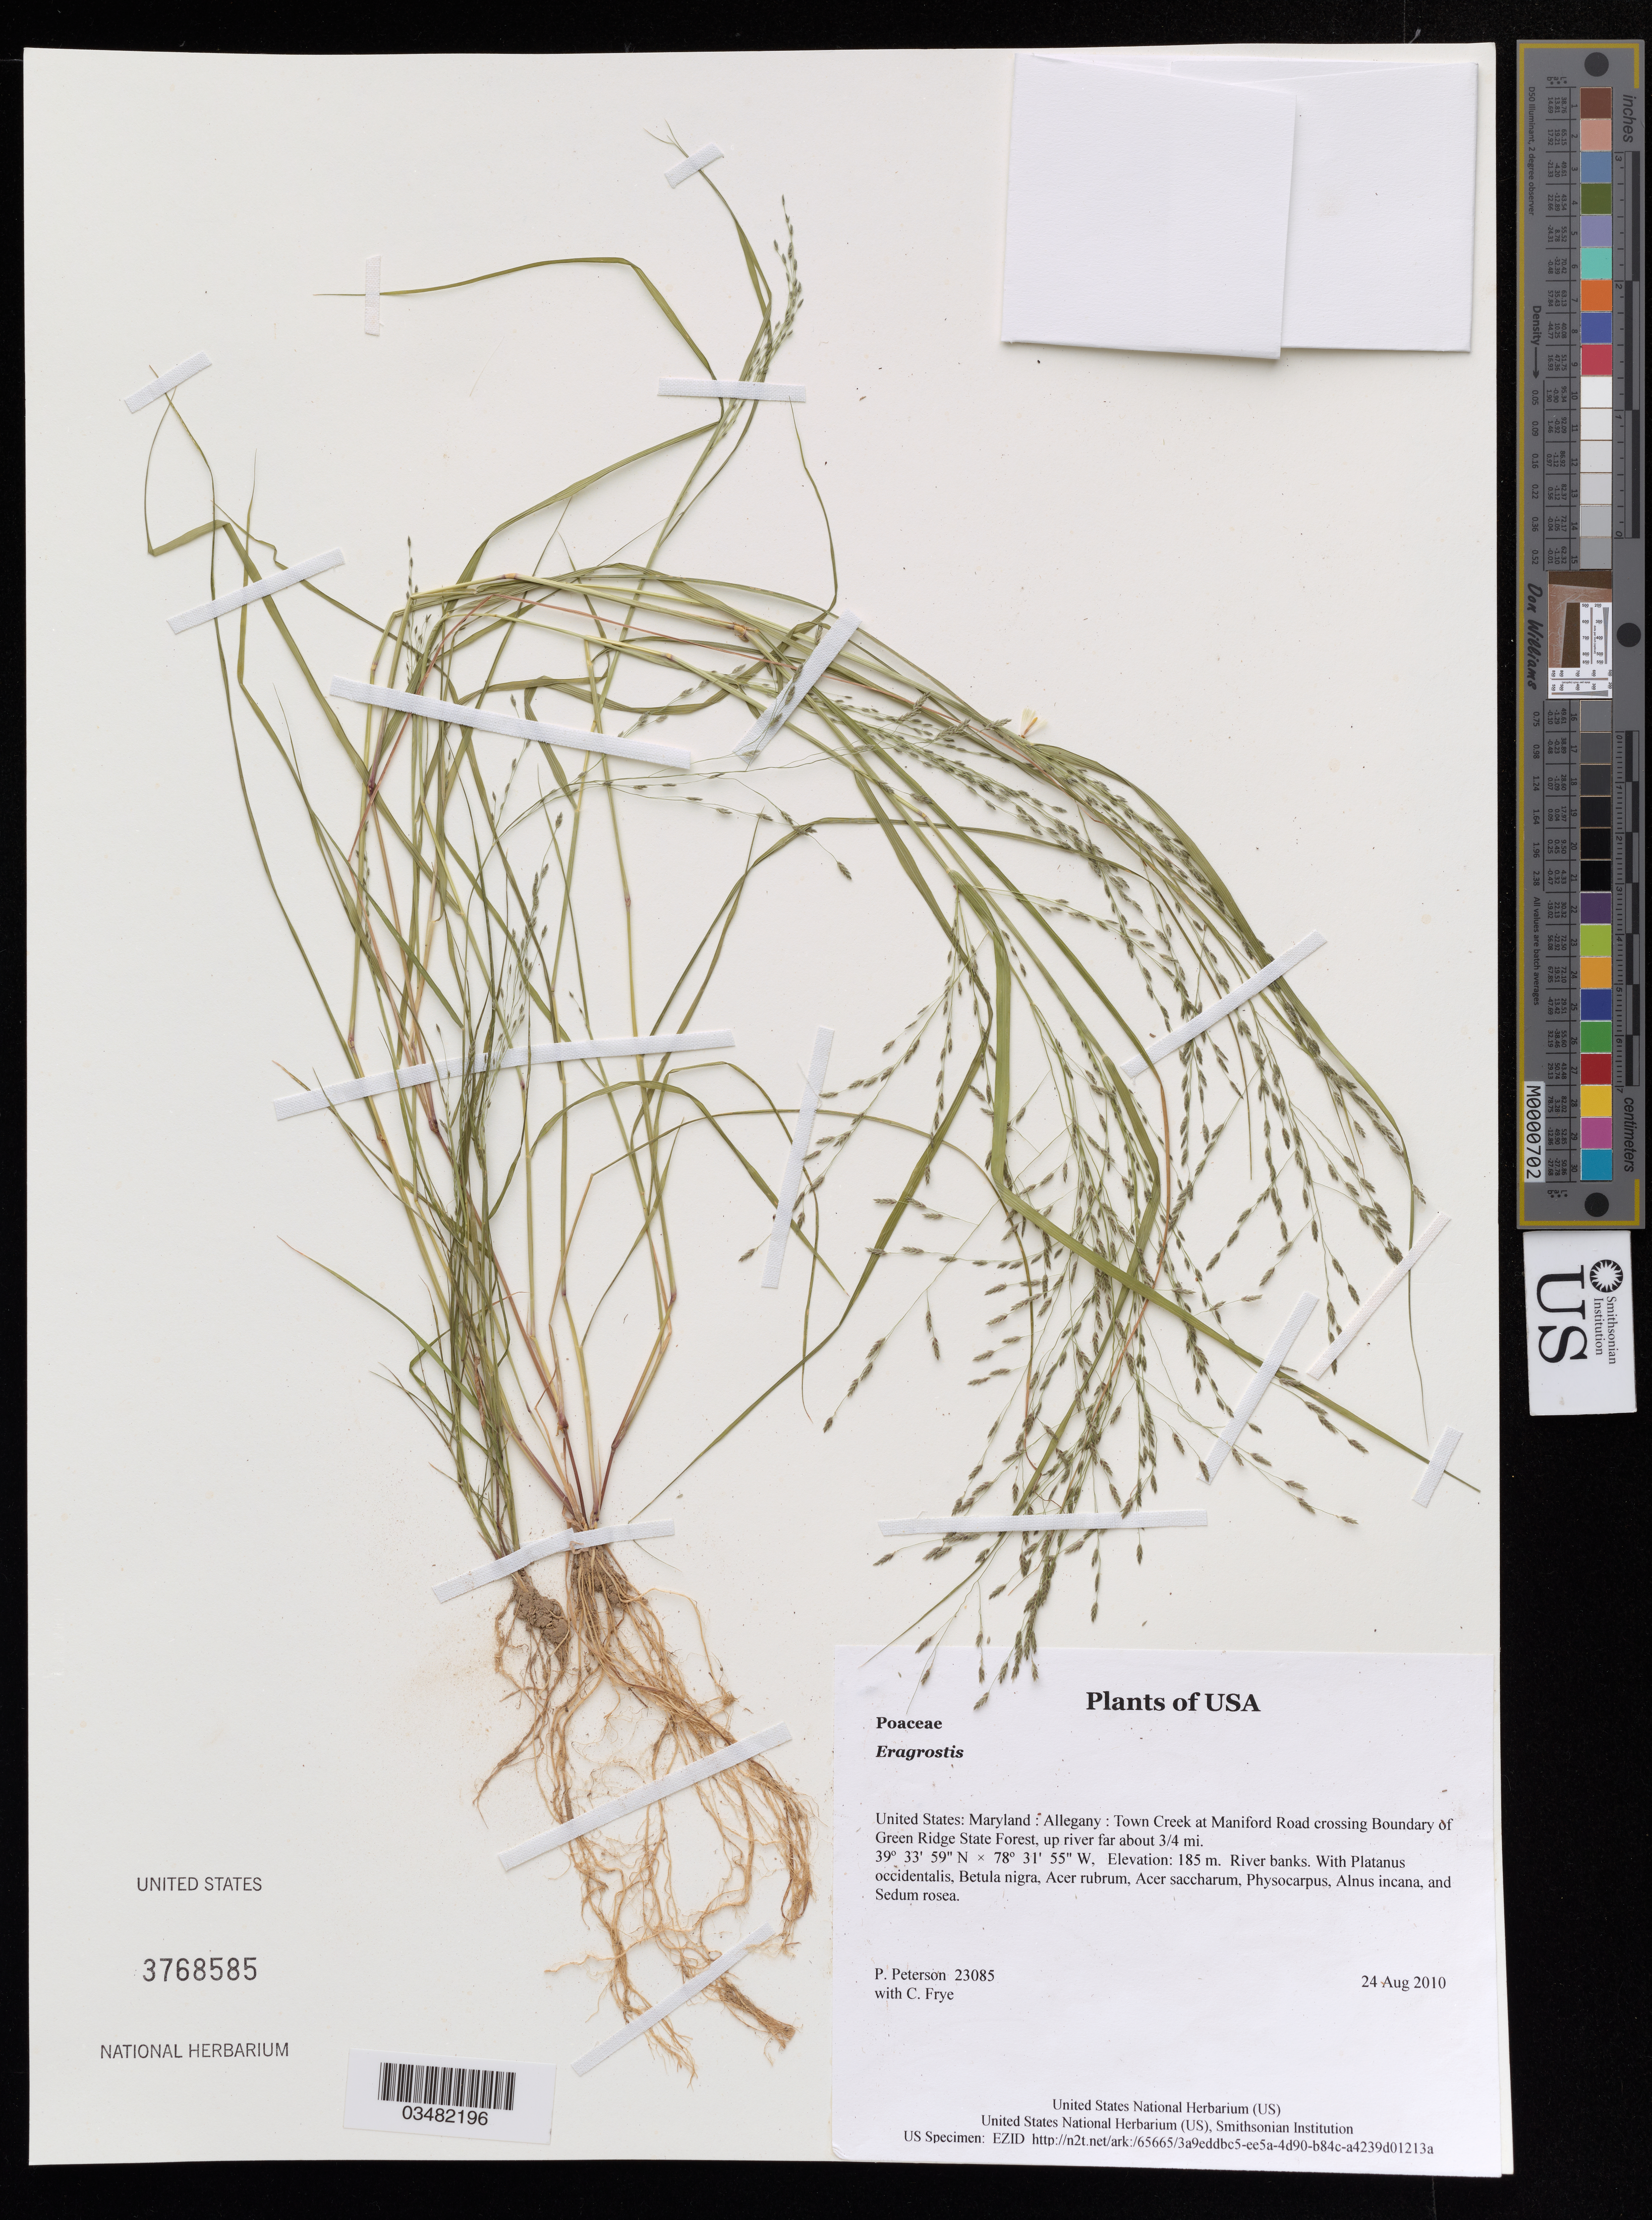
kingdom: Plantae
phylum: Tracheophyta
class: Liliopsida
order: Poales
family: Poaceae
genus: Eragrostis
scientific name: Eragrostis sp.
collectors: P. M. Peterson & C. Frye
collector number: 23085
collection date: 2010-08-24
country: United States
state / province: Maryland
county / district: Allegany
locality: Town Creek at Maniford Road crossing Boundary of Green Ridge State Forest, up river far about 3/4 mi.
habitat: River banks.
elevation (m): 185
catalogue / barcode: US 3768585